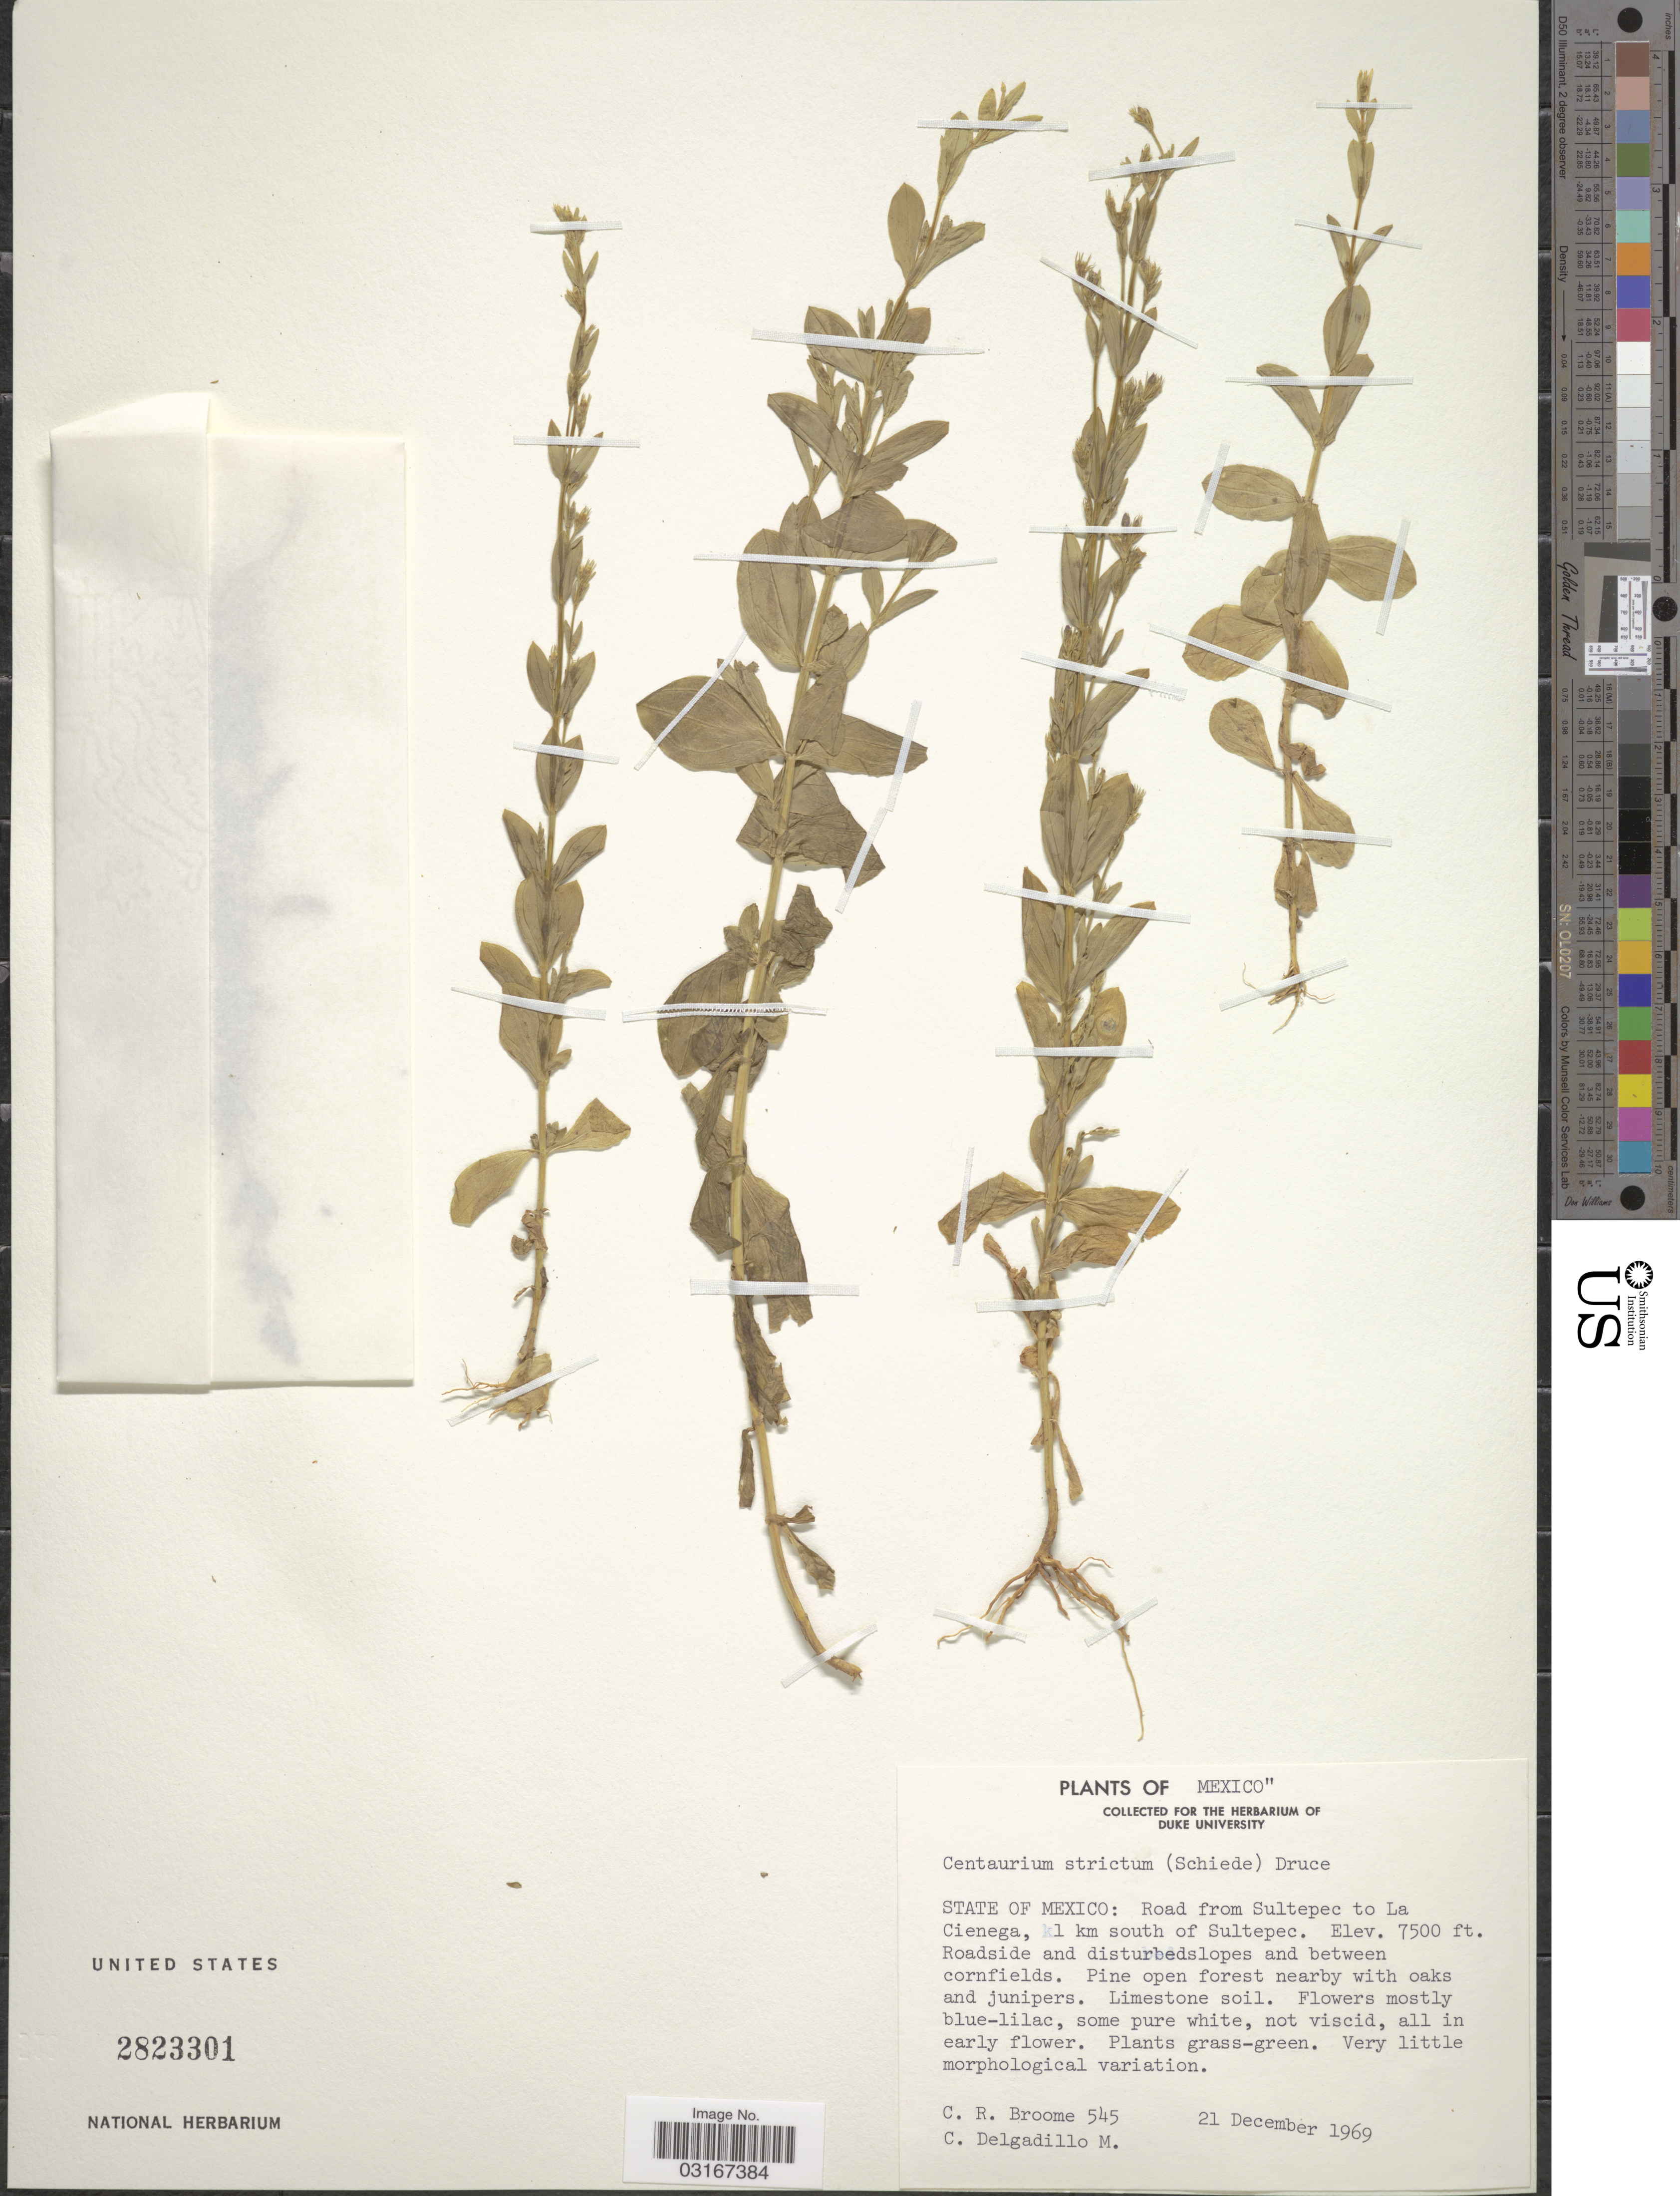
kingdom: Plantae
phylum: Tracheophyta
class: Magnoliopsida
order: Gentianales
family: Gentianaceae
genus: Centaurium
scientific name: Centaurium strictum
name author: (Schiede) Druce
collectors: C. R. Broome & C. Delgadillo-m.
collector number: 545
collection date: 1969-12-21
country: Mexico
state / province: México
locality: Road from Sultepec to La Cienega, 1 km south of Sultepec.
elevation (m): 2286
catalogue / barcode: US 2823301